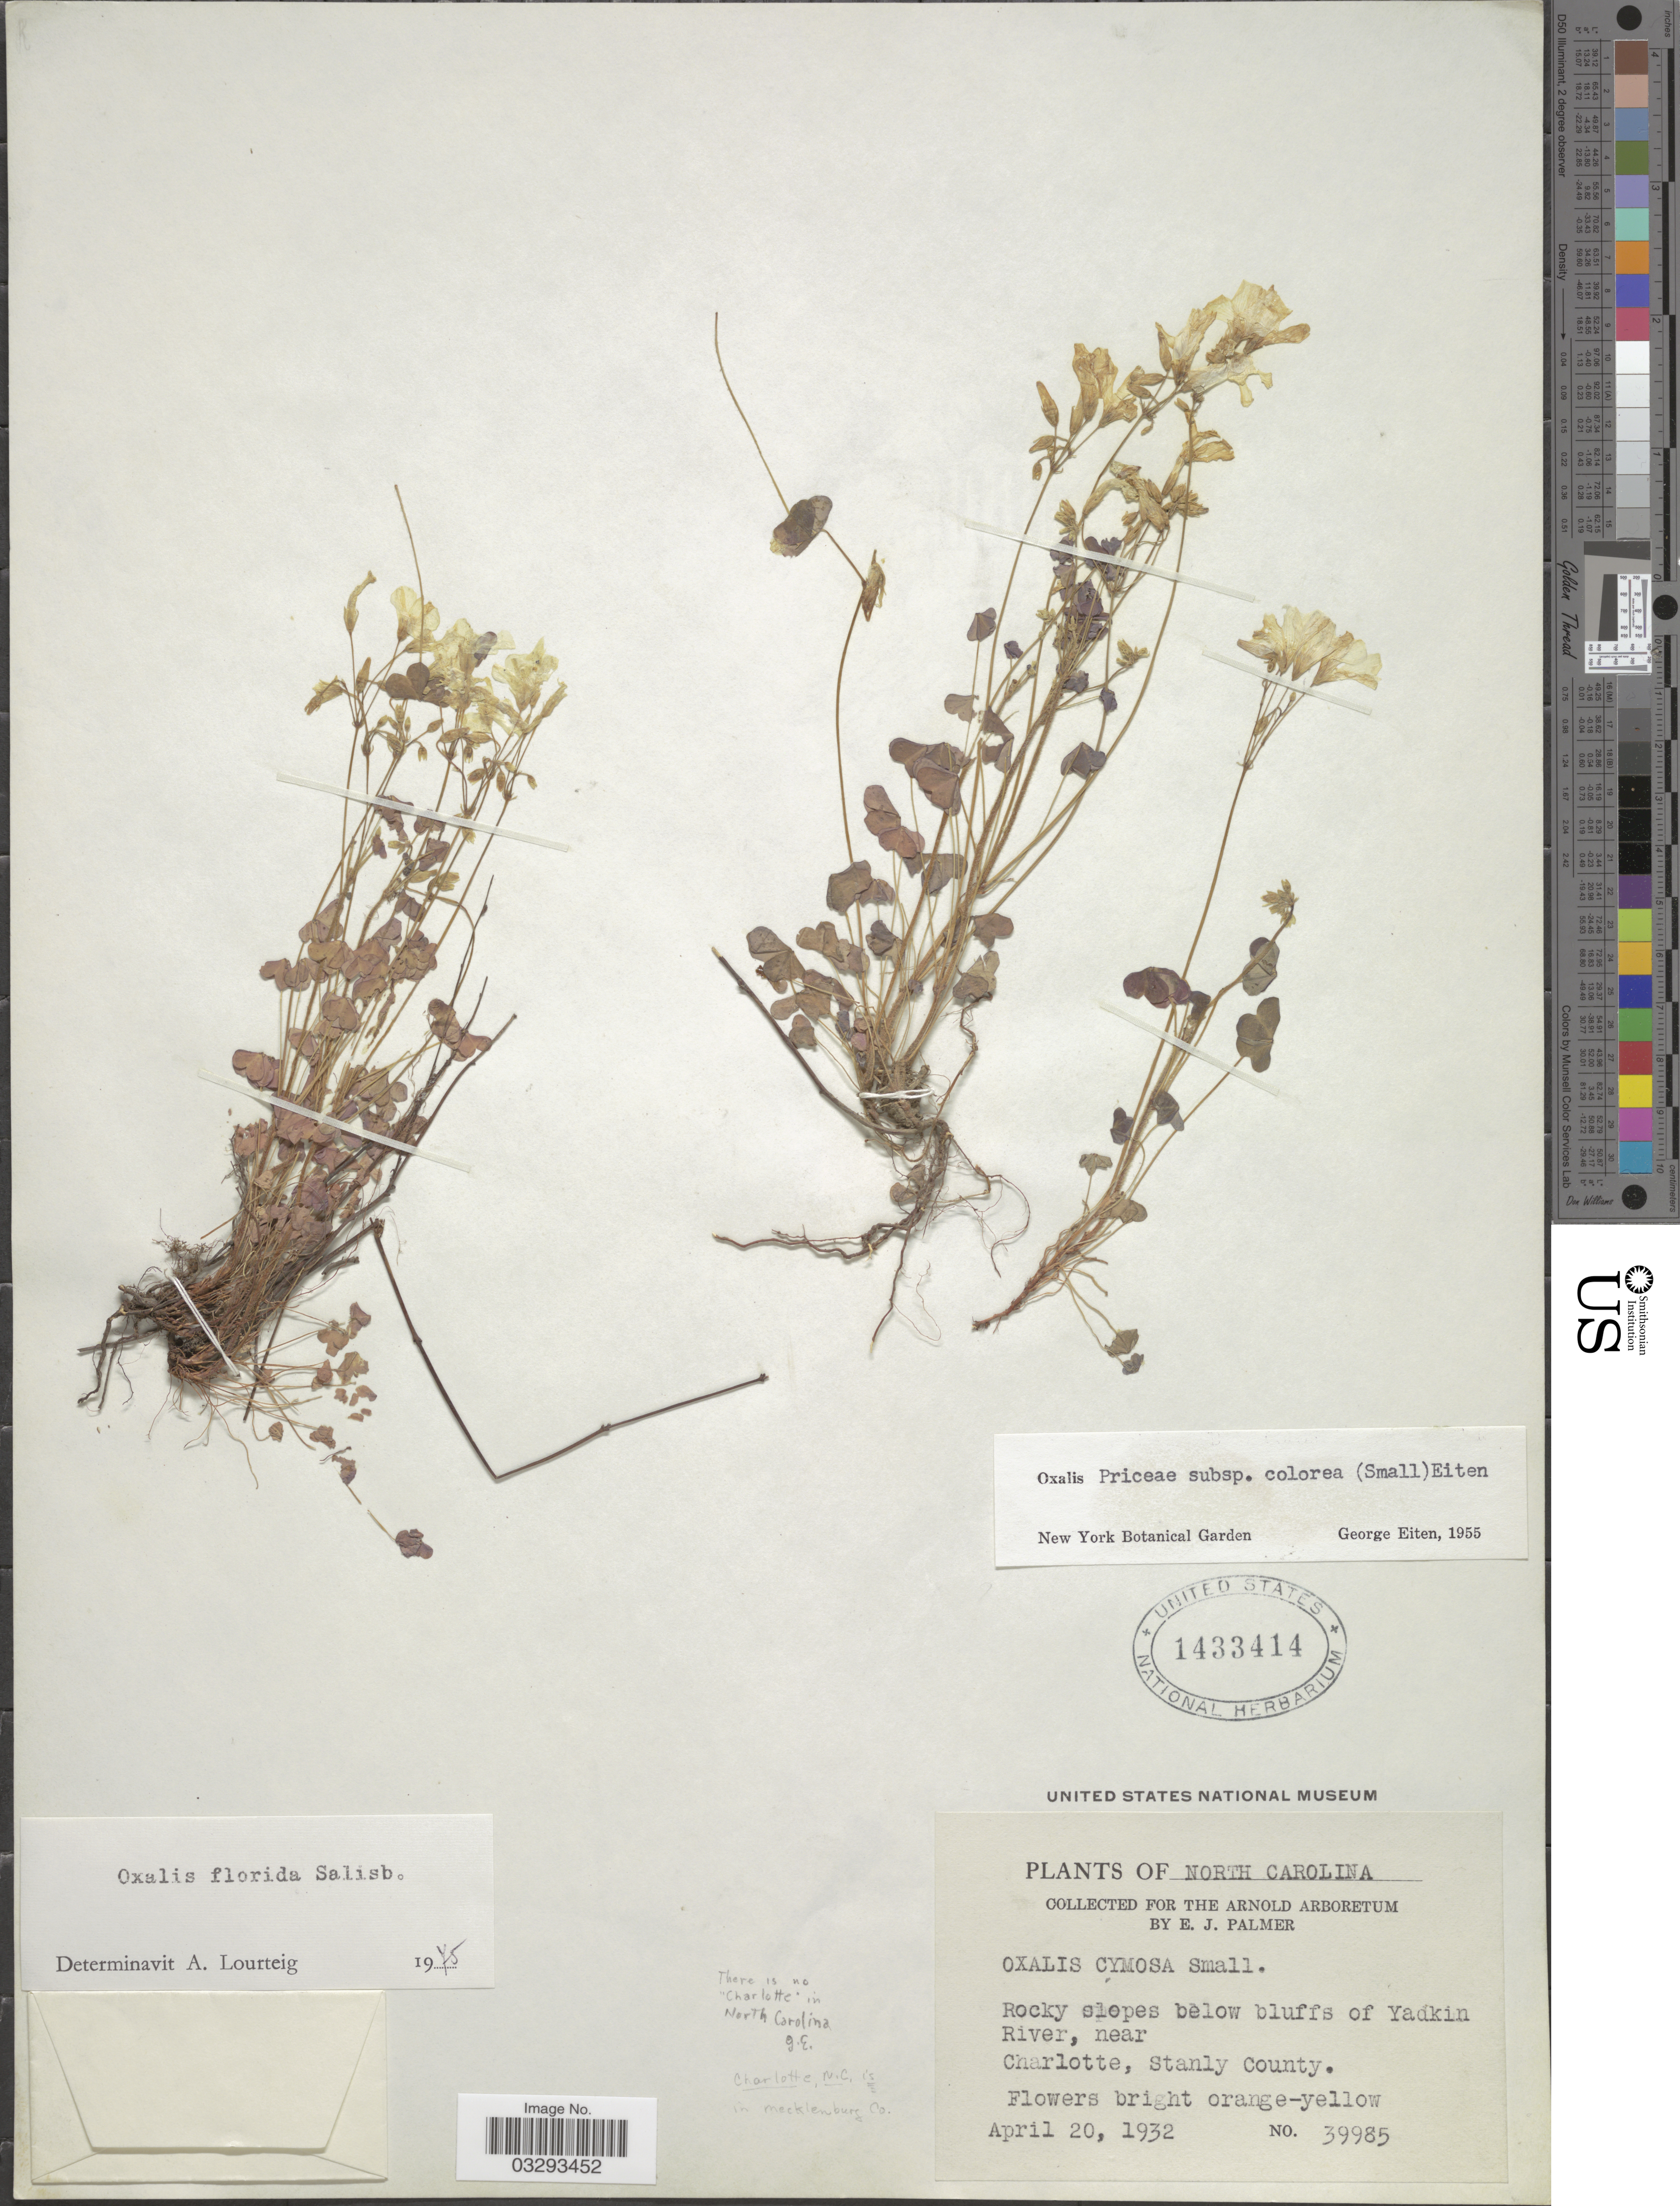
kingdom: Plantae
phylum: Tracheophyta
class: Magnoliopsida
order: Oxalidales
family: Oxalidaceae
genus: Oxalis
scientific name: Oxalis florida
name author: Salisb.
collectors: E. J. Palmer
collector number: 39985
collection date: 1932-04-20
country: United States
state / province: North Carolina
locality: Rocky slopes below bluffs of Yadkin River, near Charlotte, Stanly County.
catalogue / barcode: US 1433414